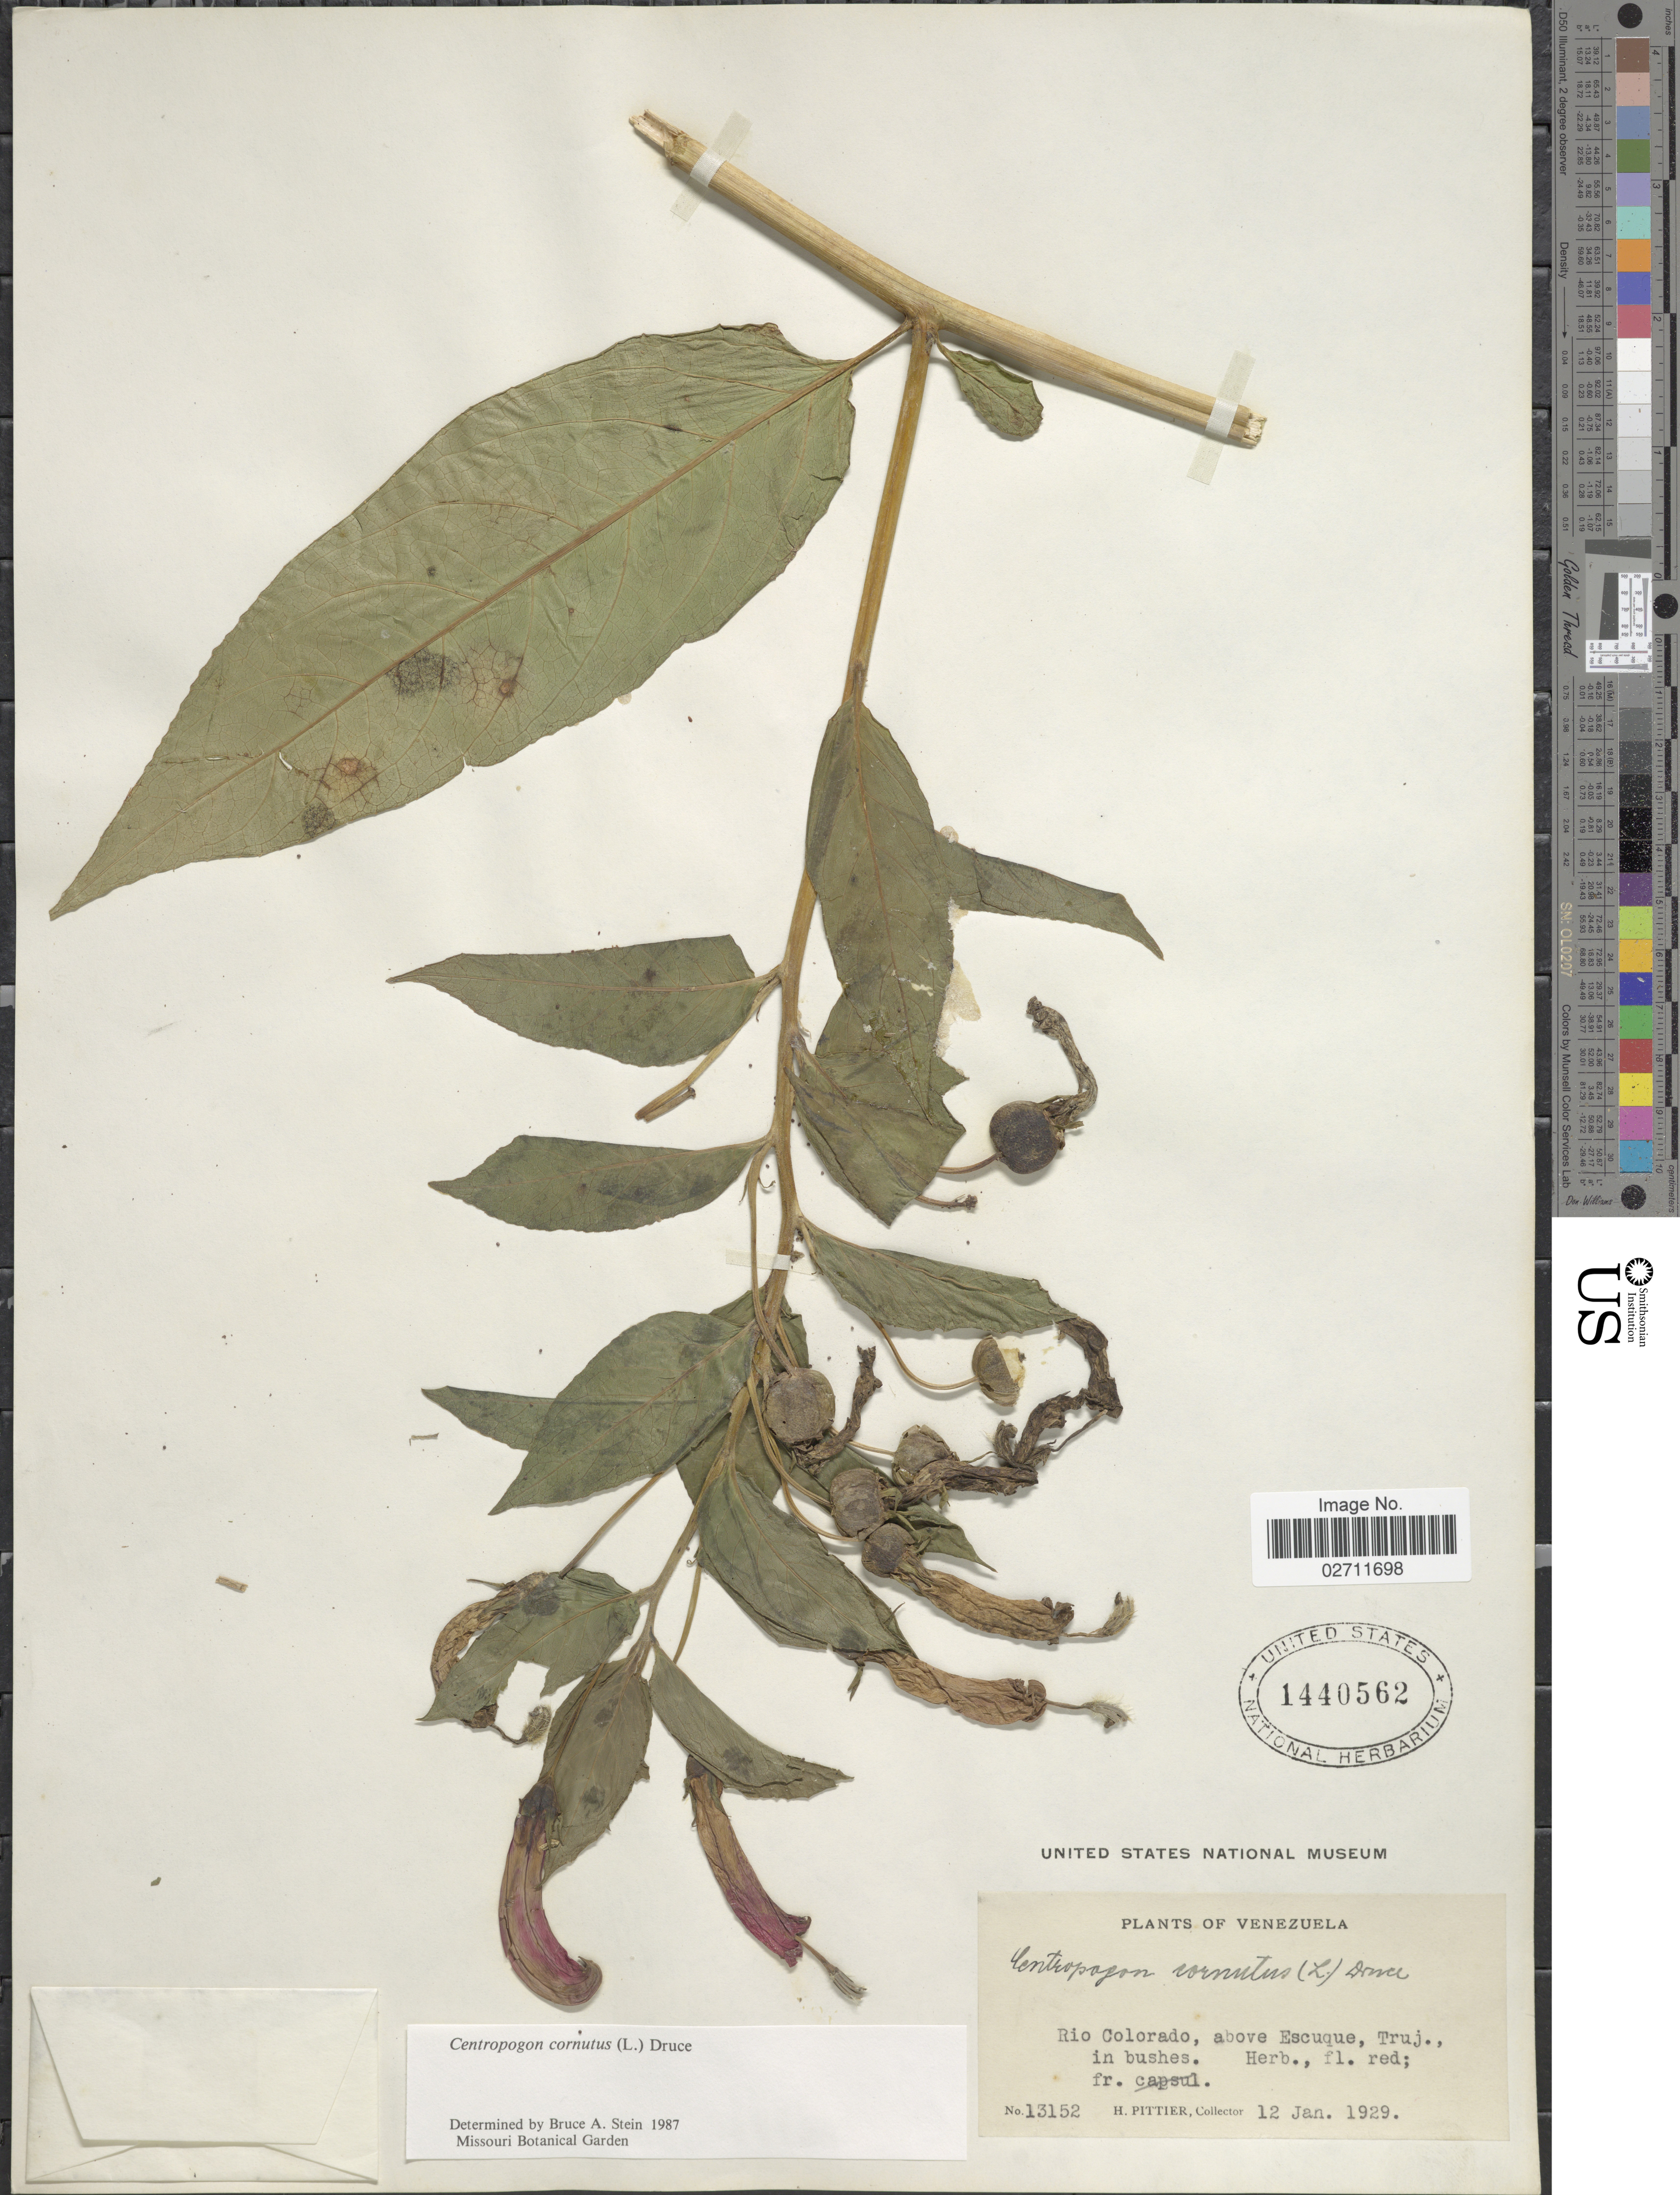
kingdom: Plantae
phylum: Tracheophyta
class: Magnoliopsida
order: Asterales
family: Campanulaceae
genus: Centropogon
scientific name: Centropogon cornutus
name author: (L.) Druce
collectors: H. F. Pittier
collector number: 13152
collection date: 1929-01-12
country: Venezuela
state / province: Trujillo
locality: Rio Colorado, above Escuque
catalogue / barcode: US 1440562